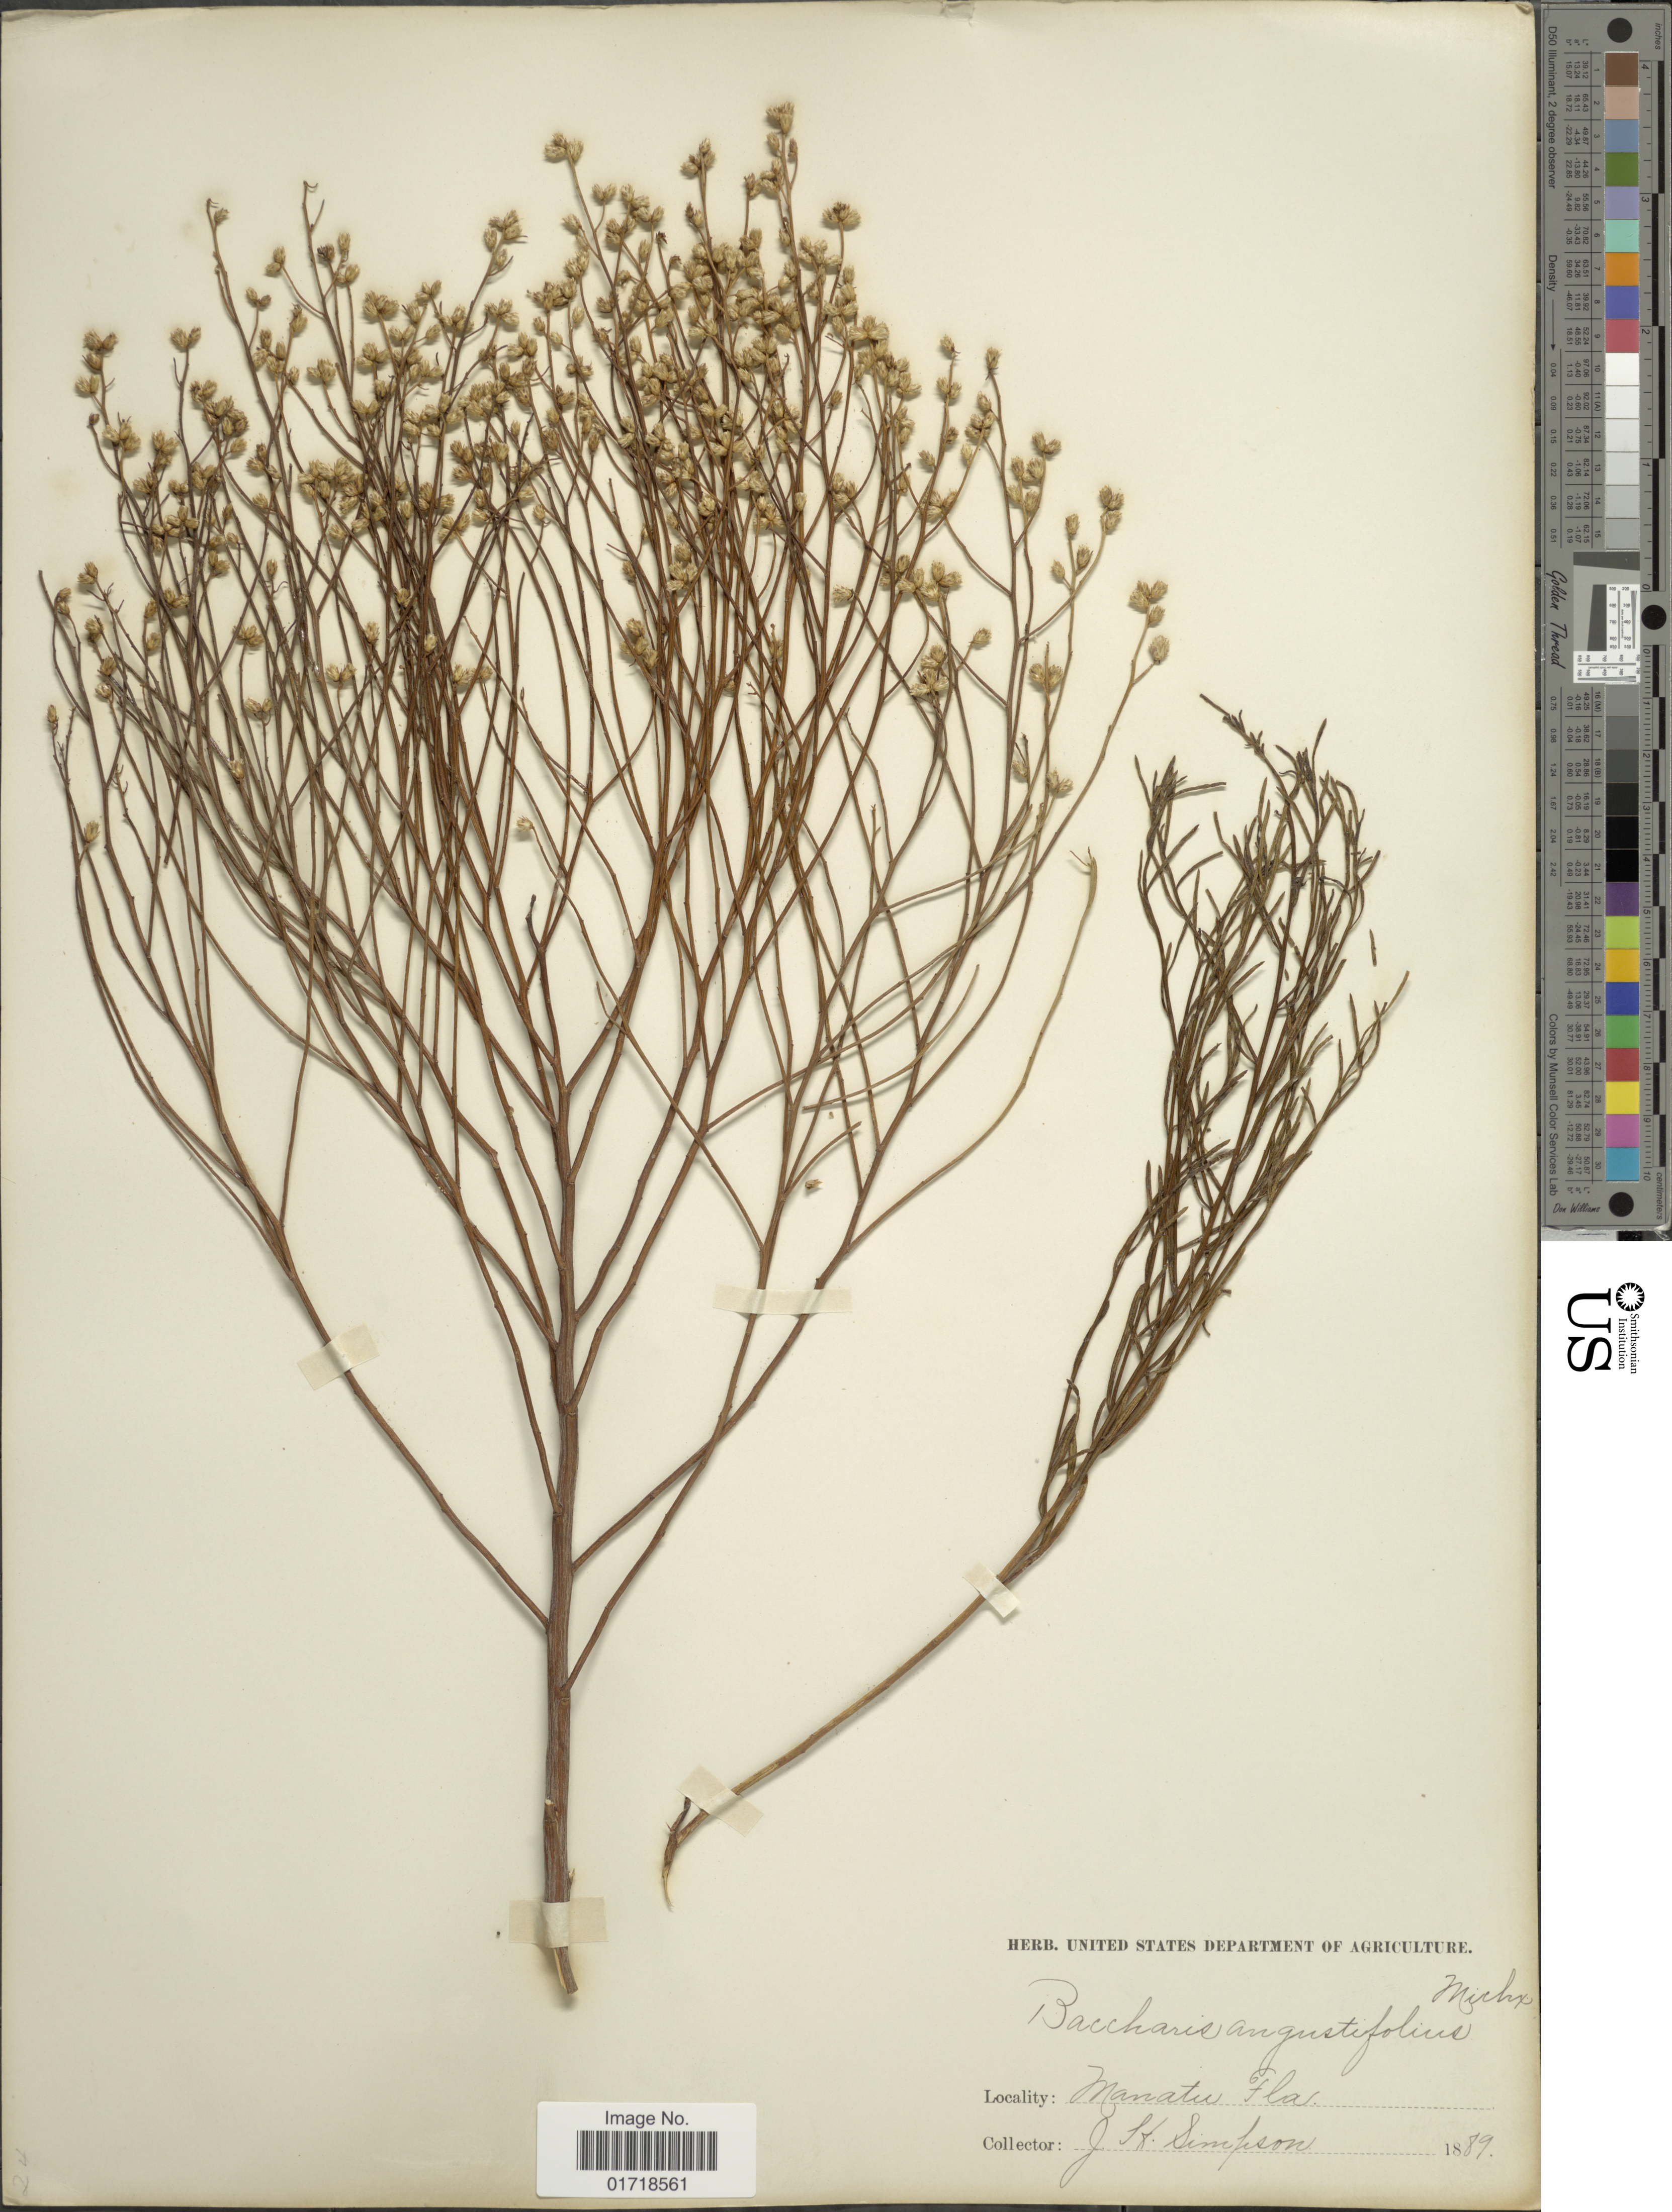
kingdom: Plantae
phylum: Tracheophyta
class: Magnoliopsida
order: Asterales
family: Asteraceae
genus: Baccharis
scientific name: Baccharis angustifolia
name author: Michx.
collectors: J. H. Simpson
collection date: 1889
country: United States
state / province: Florida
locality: Manatu.